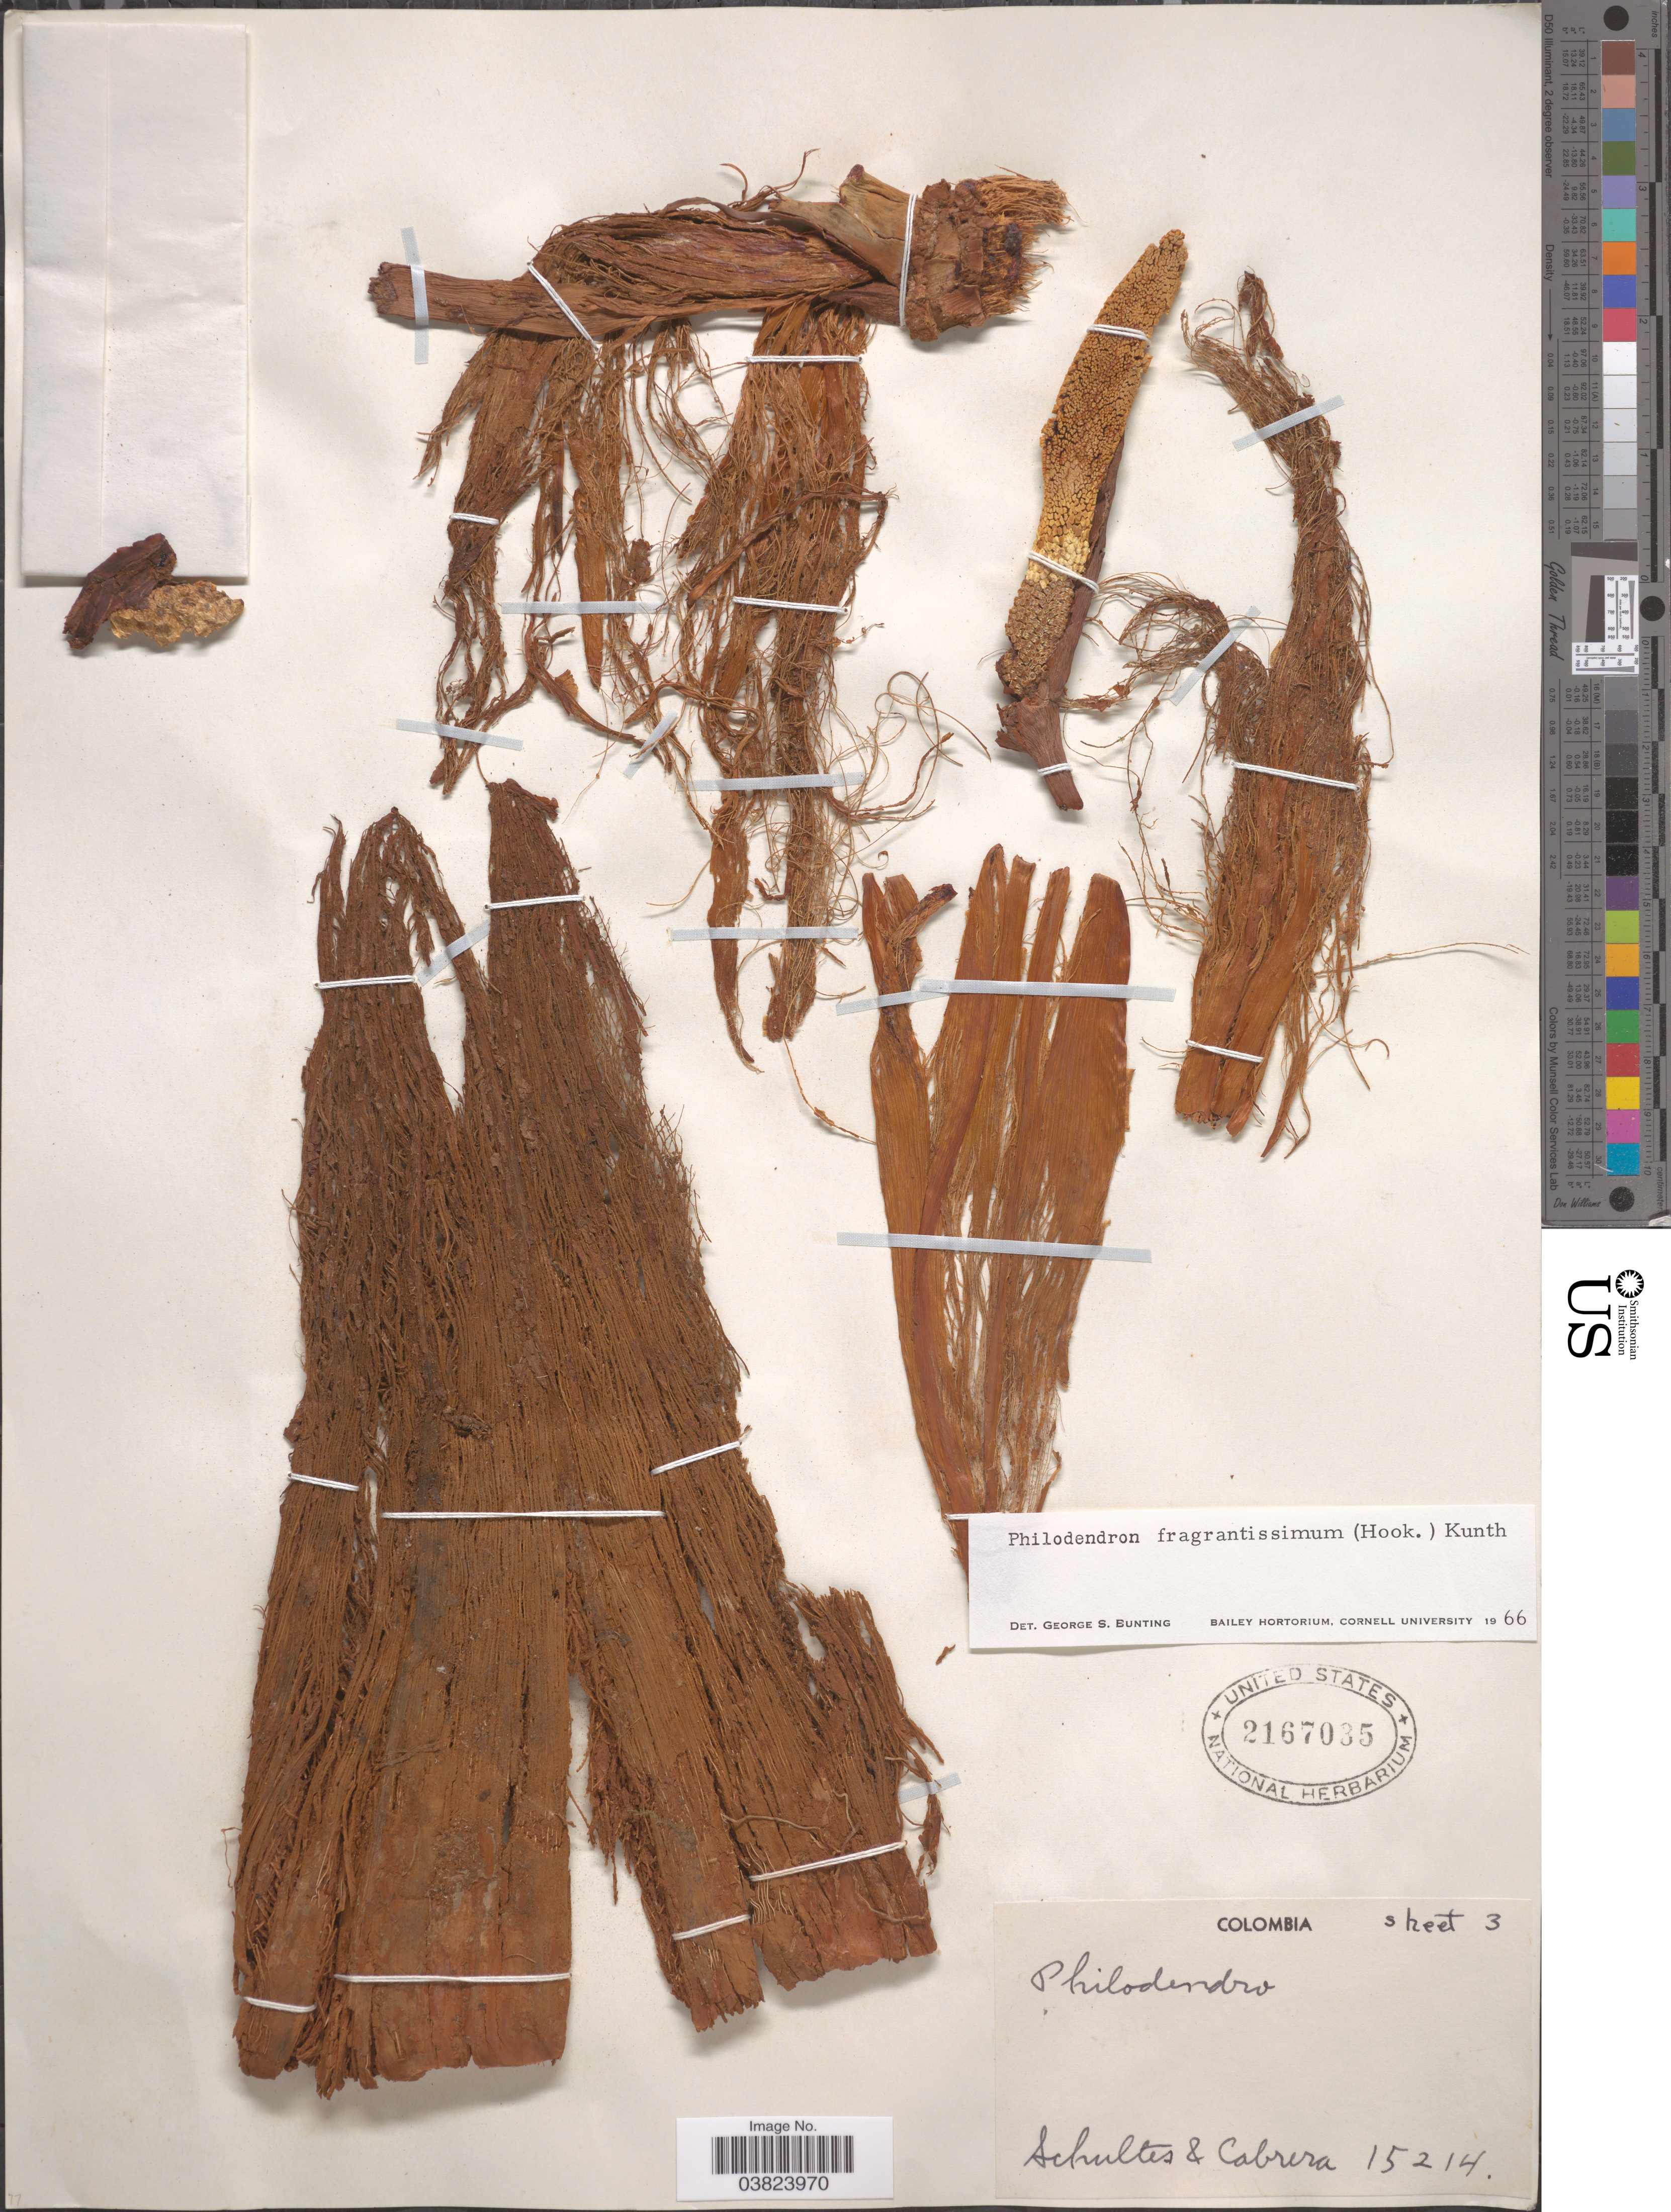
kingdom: Plantae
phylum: Tracheophyta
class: Liliopsida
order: Alismatales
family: Araceae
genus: Philodendron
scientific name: Philodendron fragrantissimum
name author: (G. Don) Kunth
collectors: -- Schultes & Cabrera, --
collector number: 15214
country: Colombia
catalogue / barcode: US 2167035